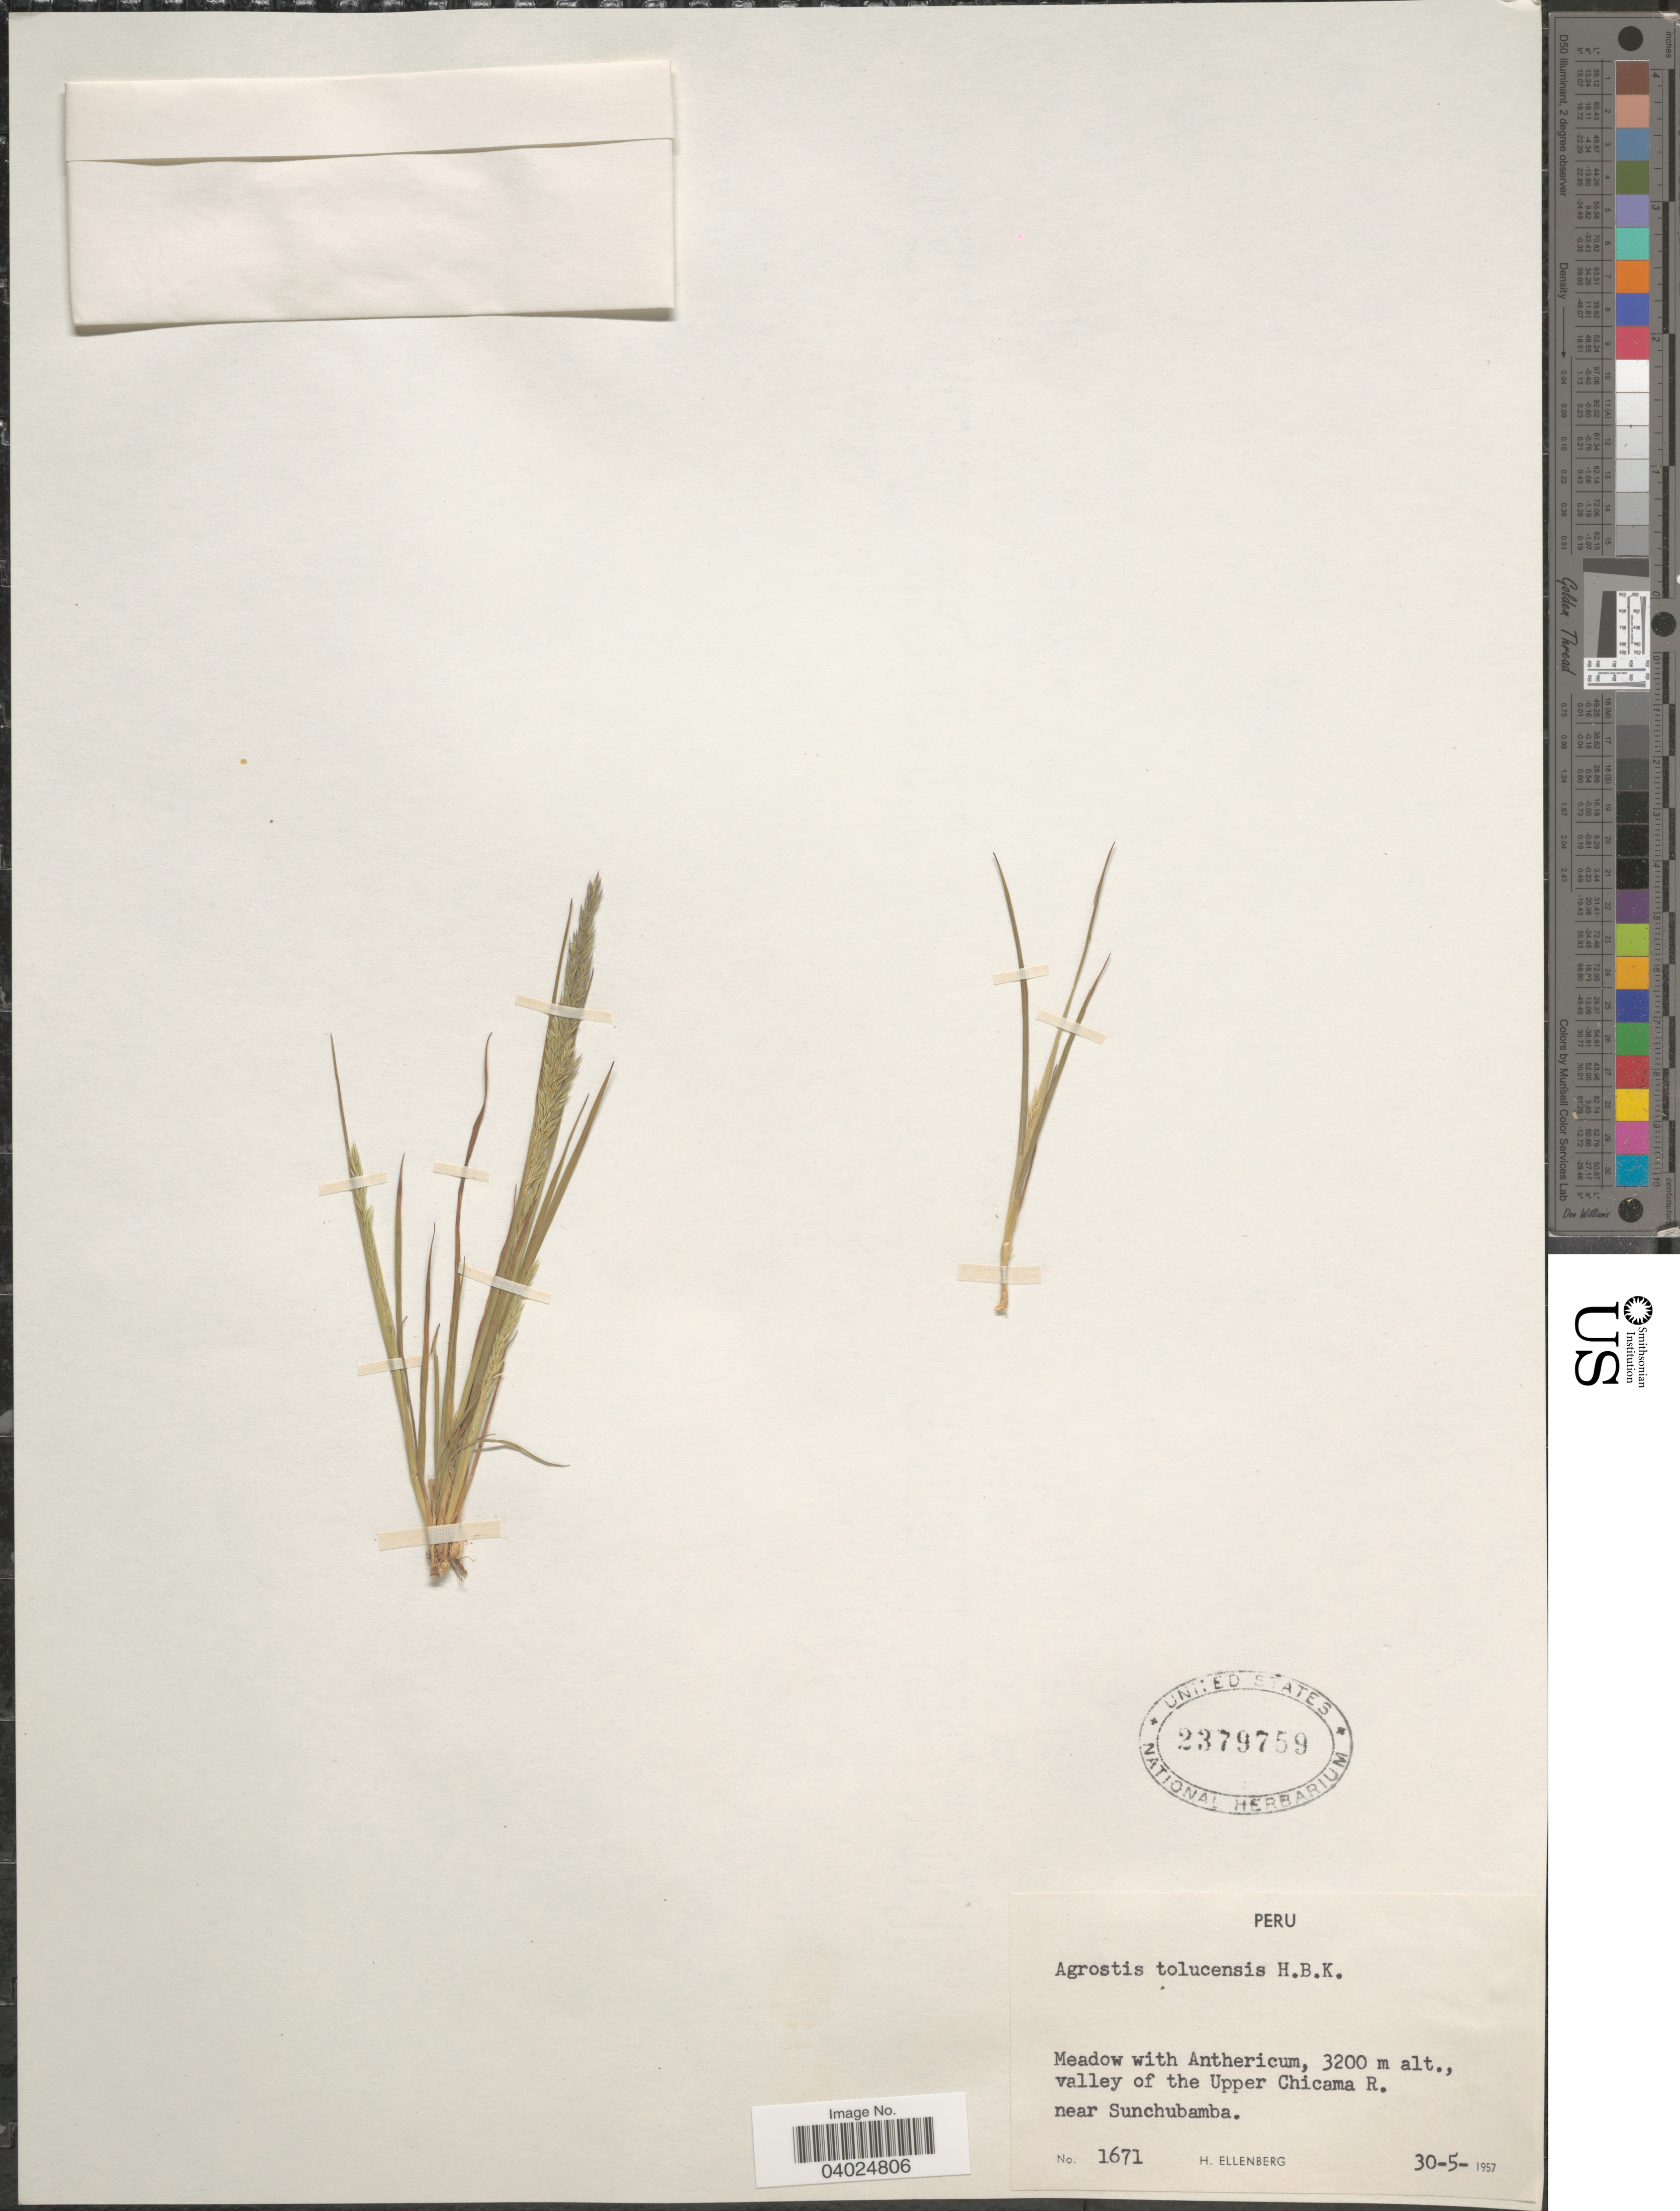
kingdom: Plantae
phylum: Tracheophyta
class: Liliopsida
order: Poales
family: Poaceae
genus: Agrostis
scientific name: Agrostis tolucensis Kunth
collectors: H. Ellenberg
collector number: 1671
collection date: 1957-05-30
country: Peru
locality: Valley of the Upper Chicama R. near Sunchubamba.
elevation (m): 3200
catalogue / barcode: US 2379759